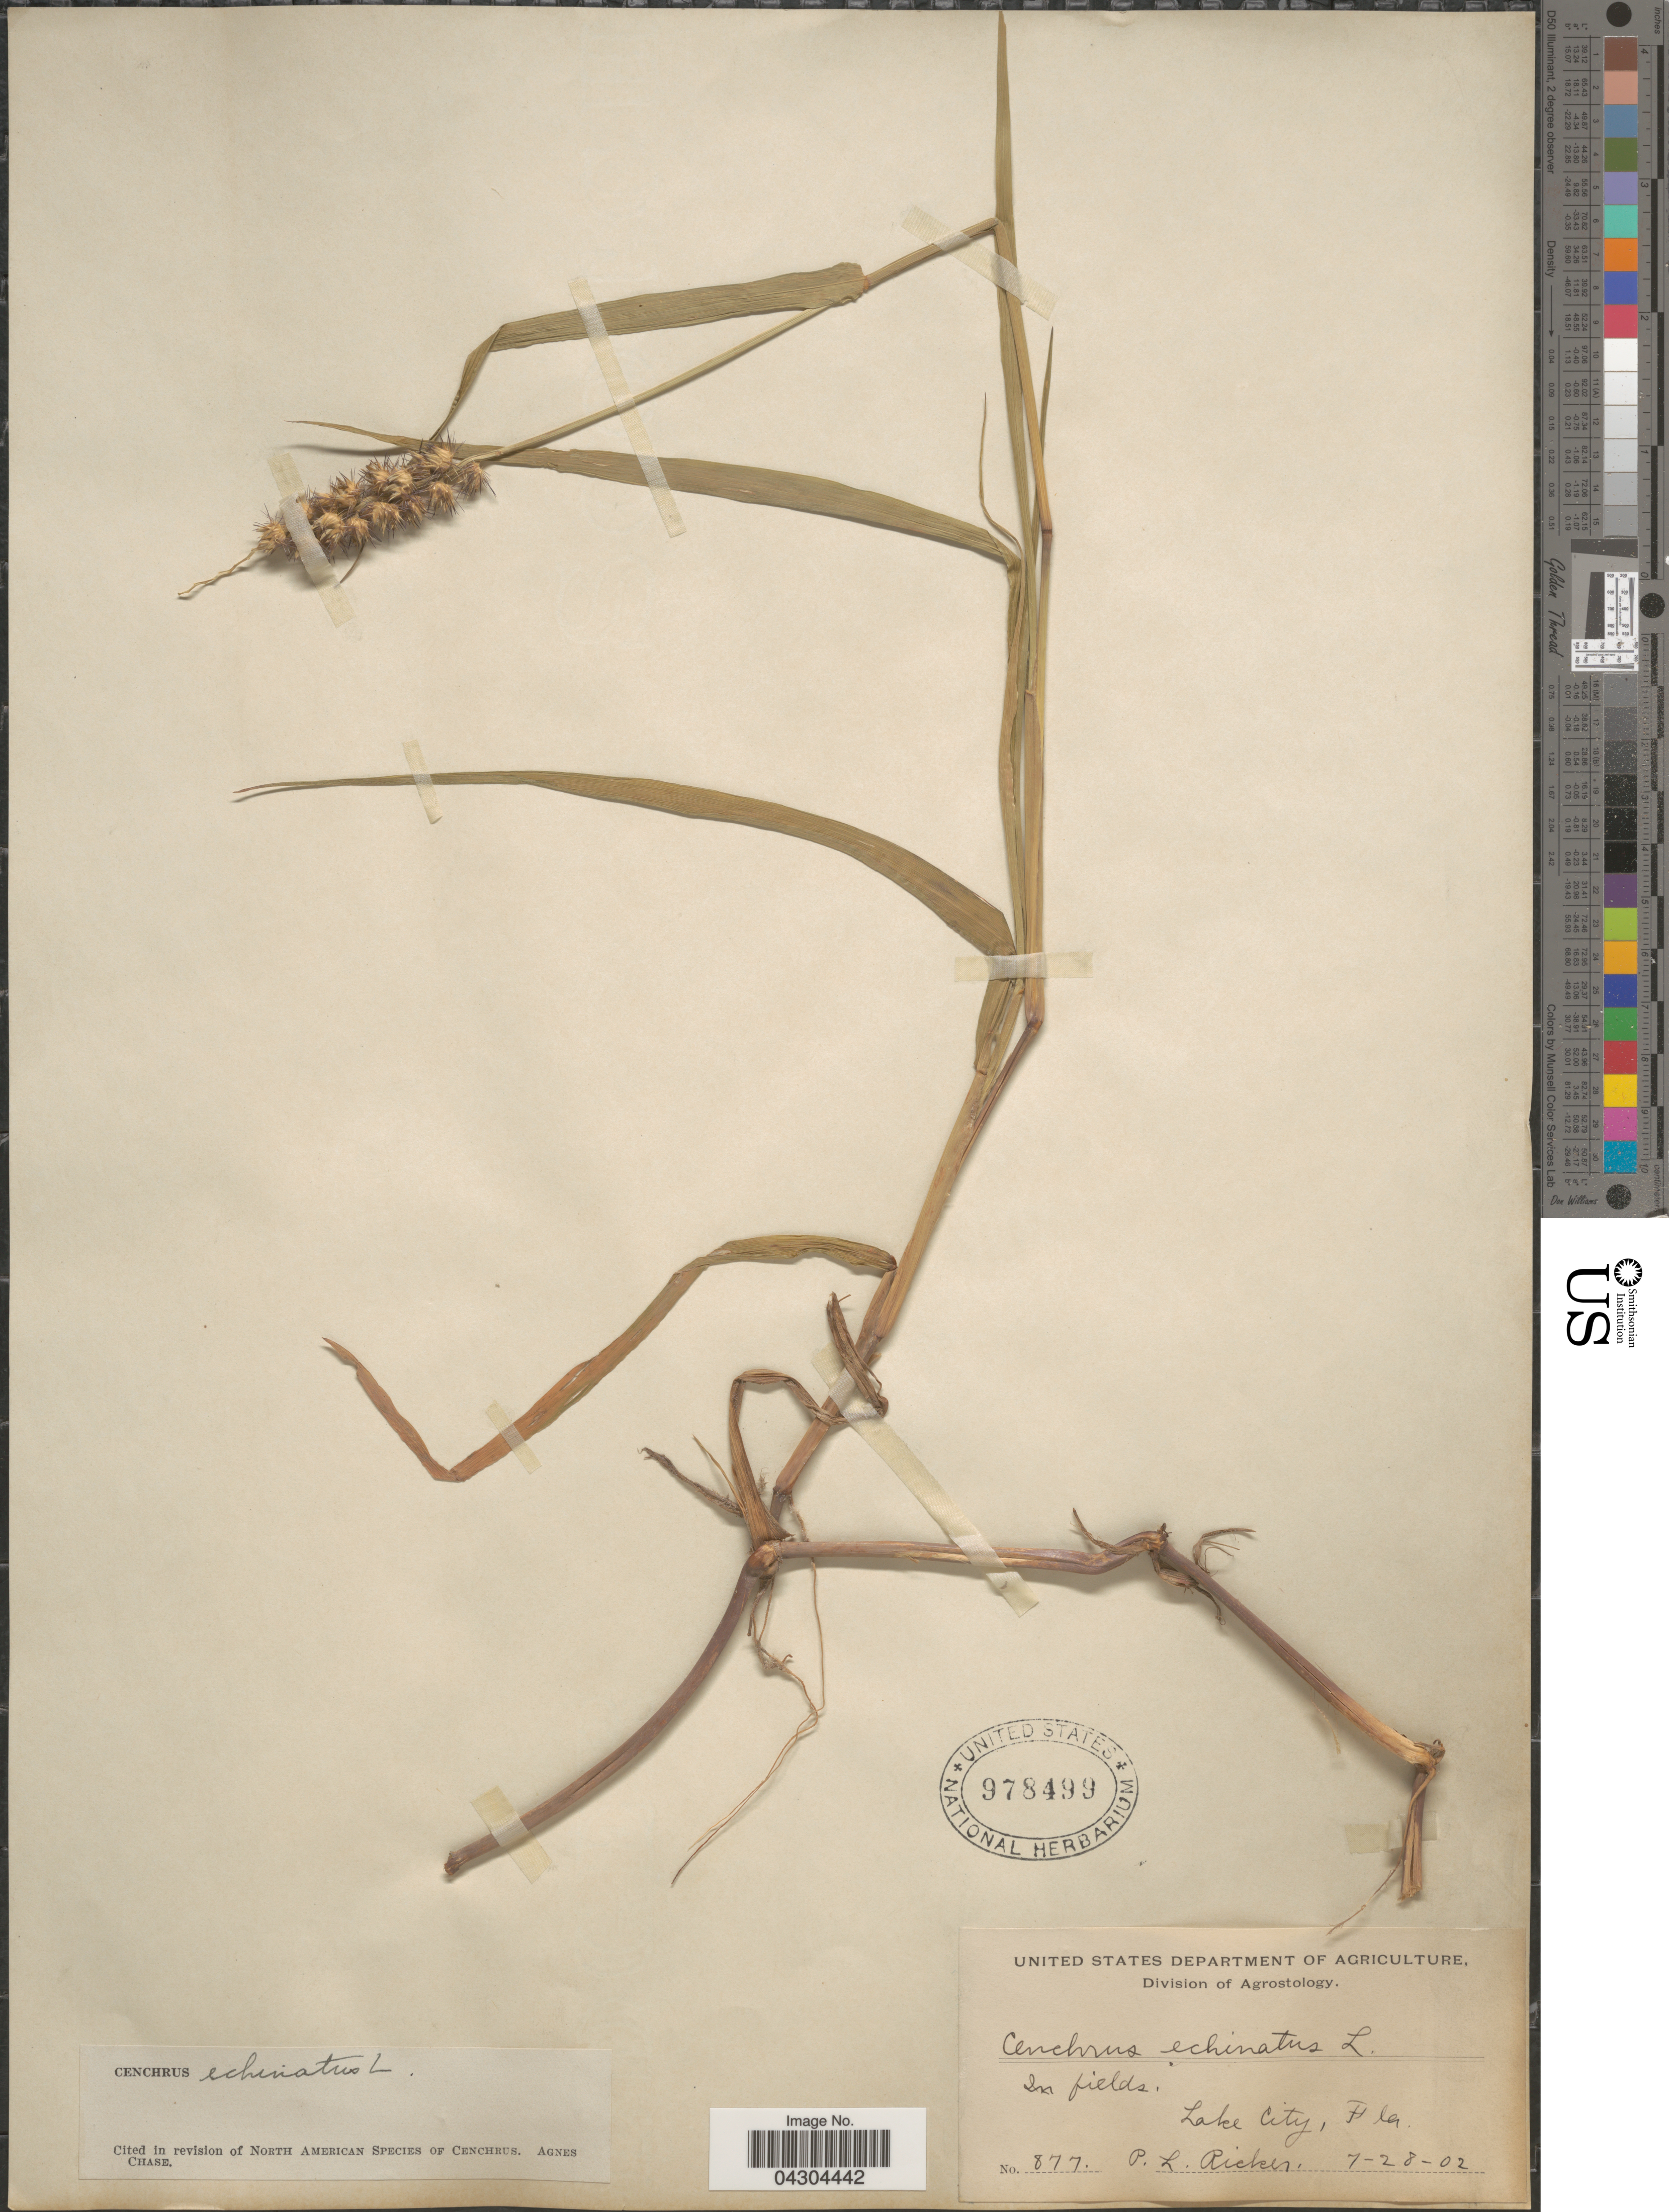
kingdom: Plantae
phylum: Tracheophyta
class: Liliopsida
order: Poales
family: Poaceae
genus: Cenchrus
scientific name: Cenchrus echinatus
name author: L.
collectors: P. Ricker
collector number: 877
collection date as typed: Transcribed d/m/y: 28/7/2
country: United States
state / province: Florida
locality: In fields. Lake City.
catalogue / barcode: US 978499